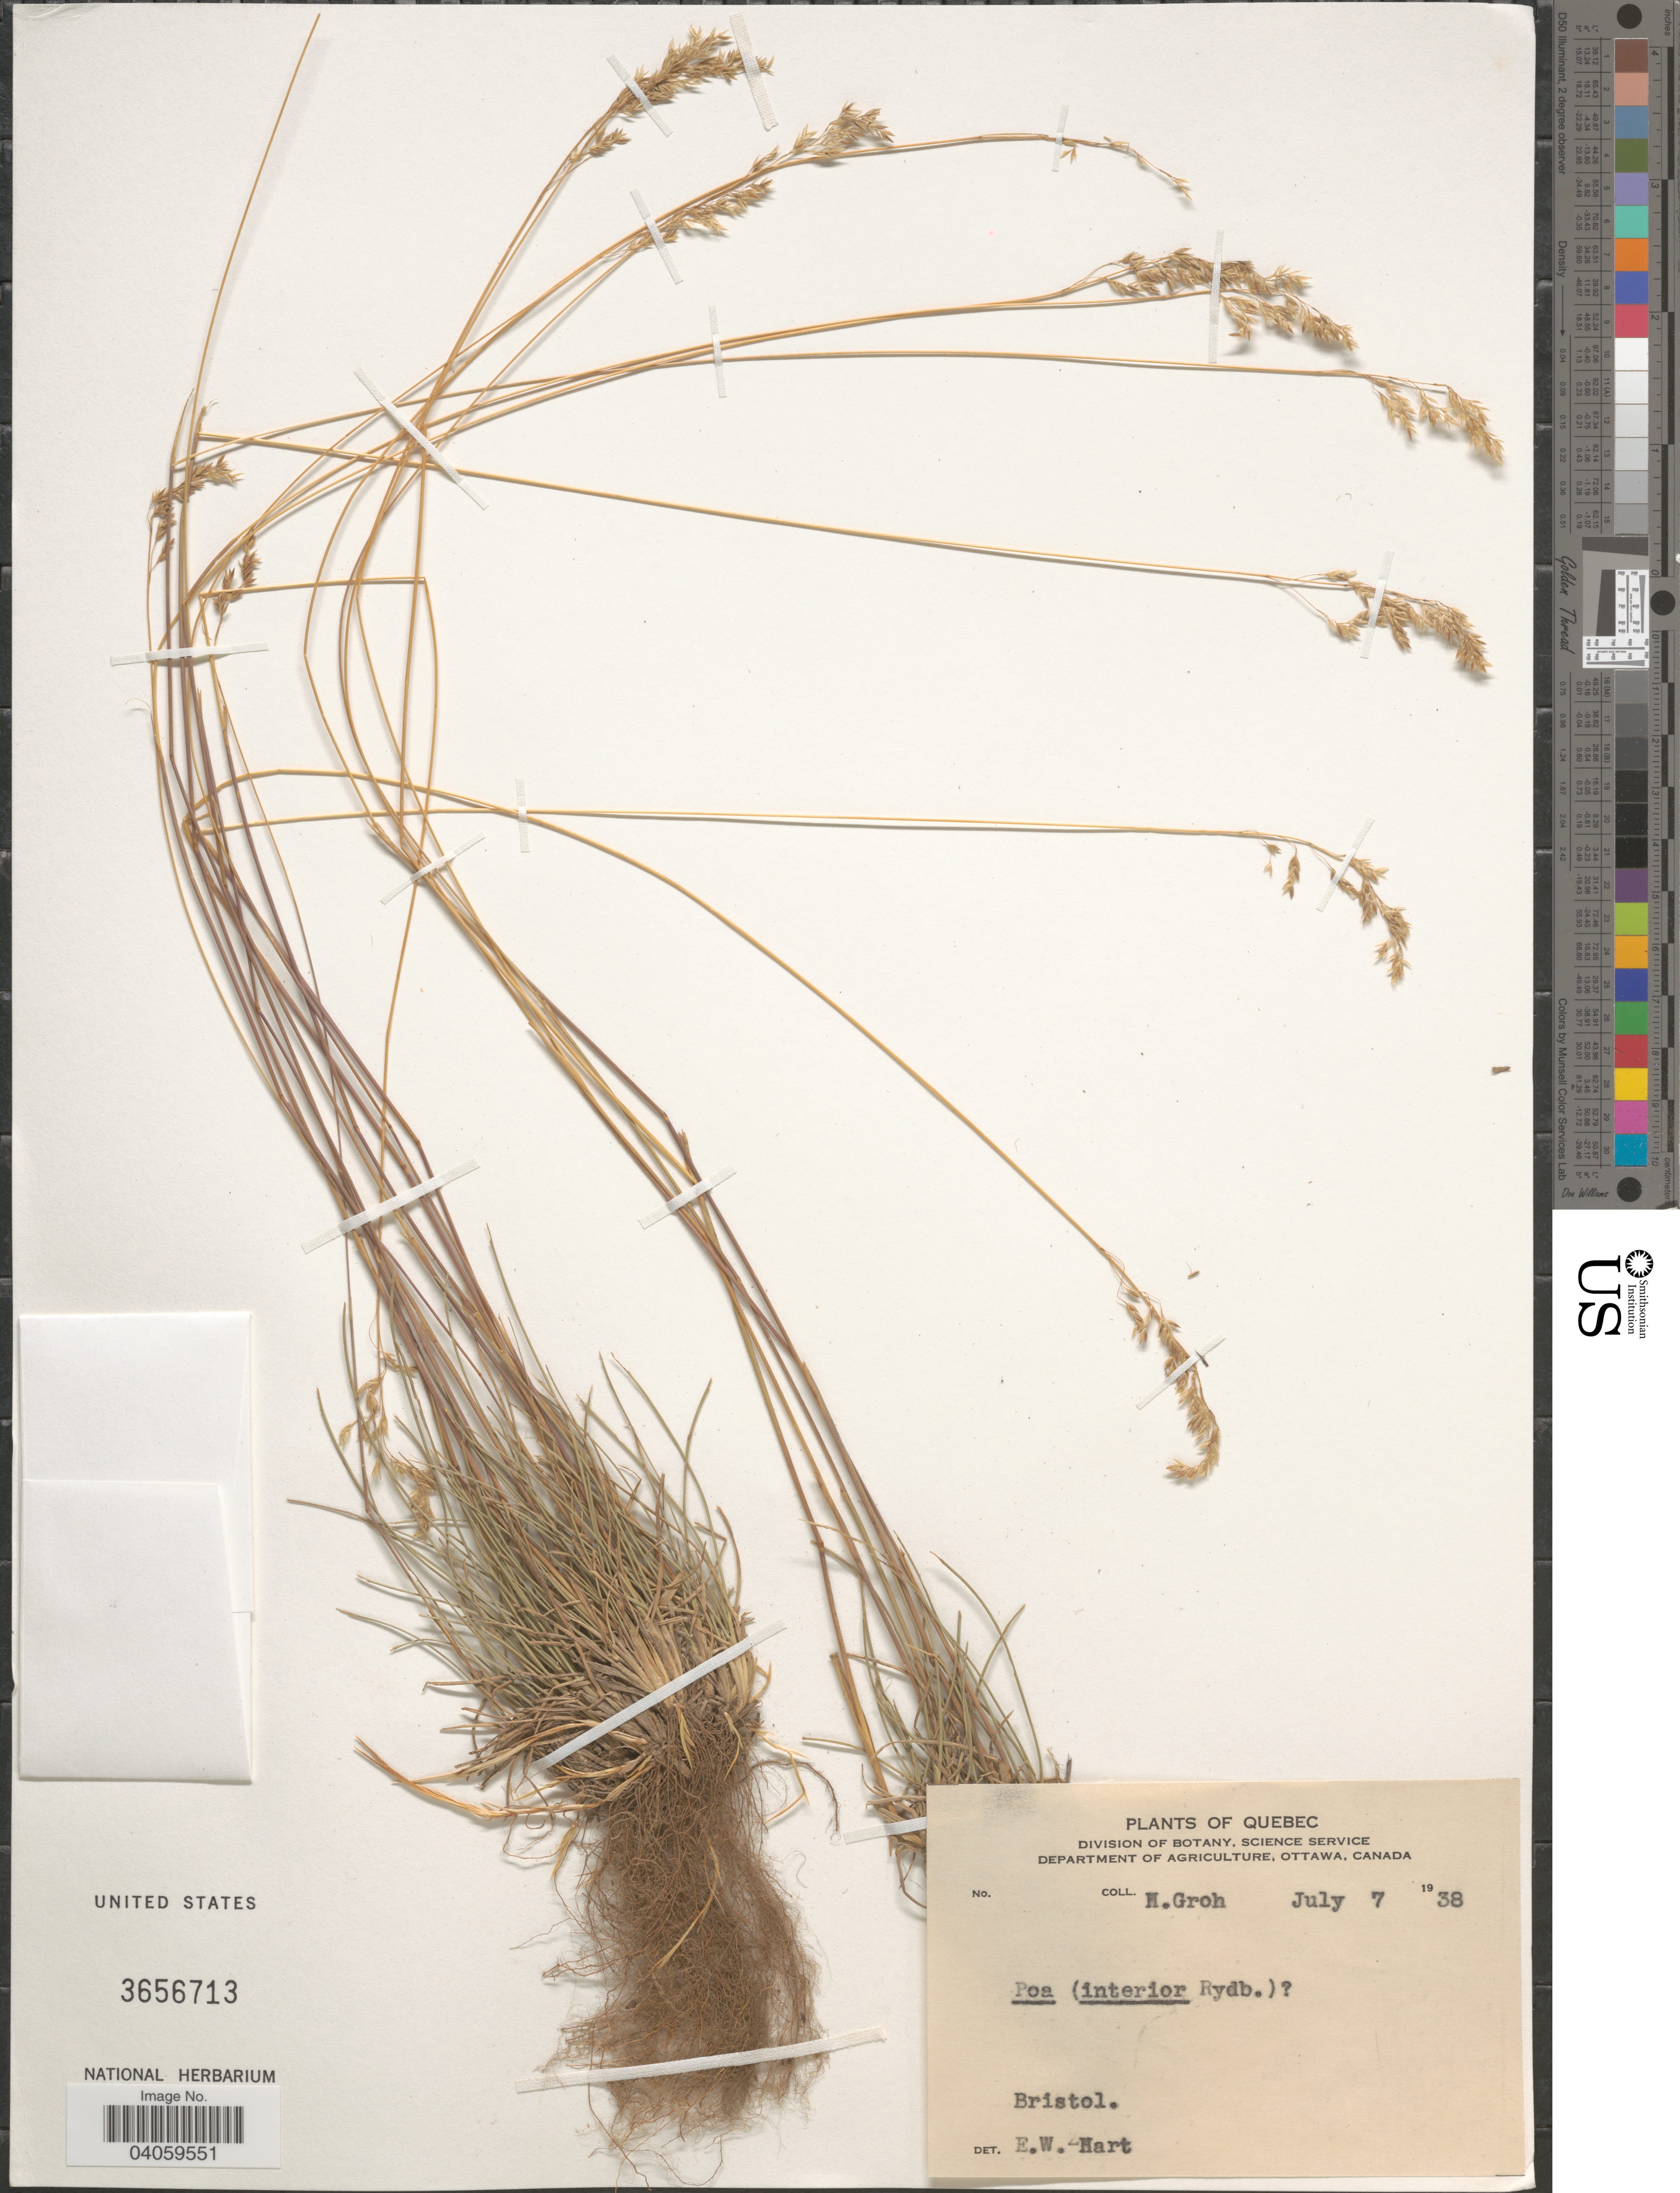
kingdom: Plantae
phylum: Tracheophyta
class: Liliopsida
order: Poales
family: Poaceae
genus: Poa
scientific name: Poa interior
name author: Rydb.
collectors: H. Groh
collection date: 1938-07-07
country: Canada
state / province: Quebec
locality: Bristol.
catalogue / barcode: US 3656713